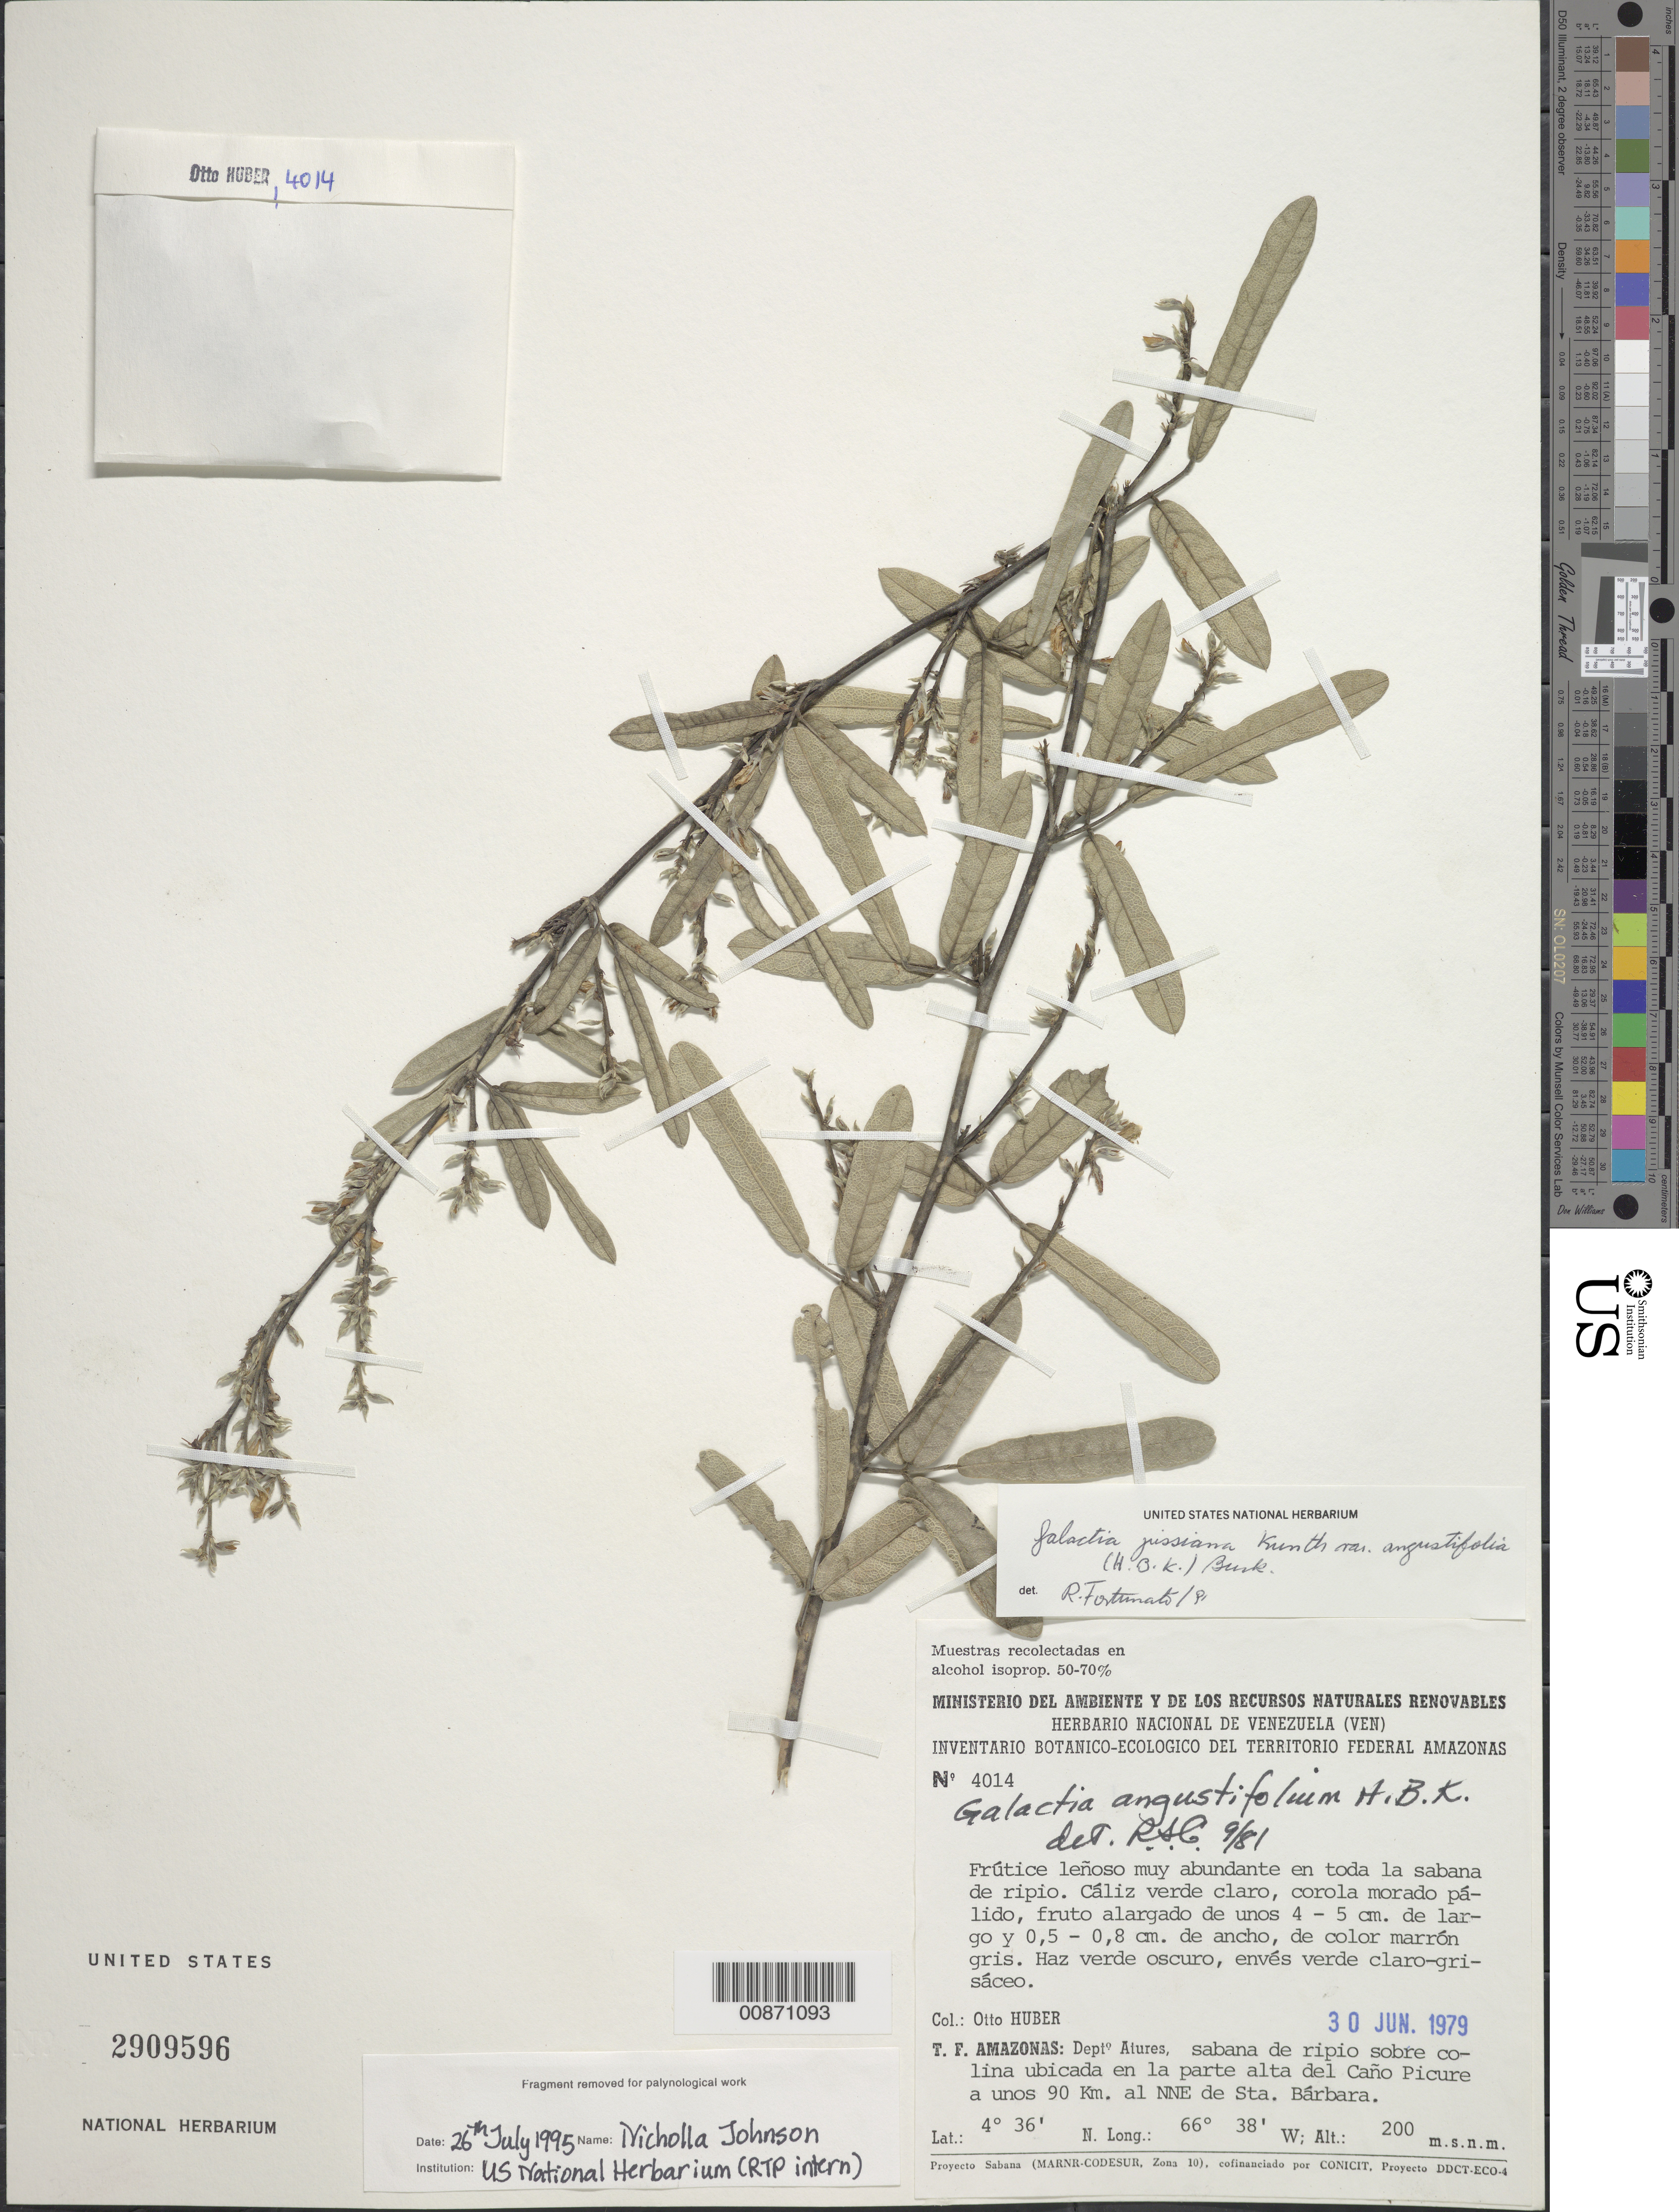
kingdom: Plantae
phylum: Tracheophyta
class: Magnoliopsida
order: Fabales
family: Fabaceae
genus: Galactia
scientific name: Galactia jussiaeana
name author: Kunth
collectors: O. Huber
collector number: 4014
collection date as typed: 30-Jun-79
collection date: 1979-06-30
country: Venezuela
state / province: Amazonas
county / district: Atabapo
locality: Caño Picure, 90 km NNE de Sta. Bárbara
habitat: Sabana de ripio sobre colina ubicada en la parte alta del caño; sabna de ripio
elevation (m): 200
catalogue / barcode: US 2909596